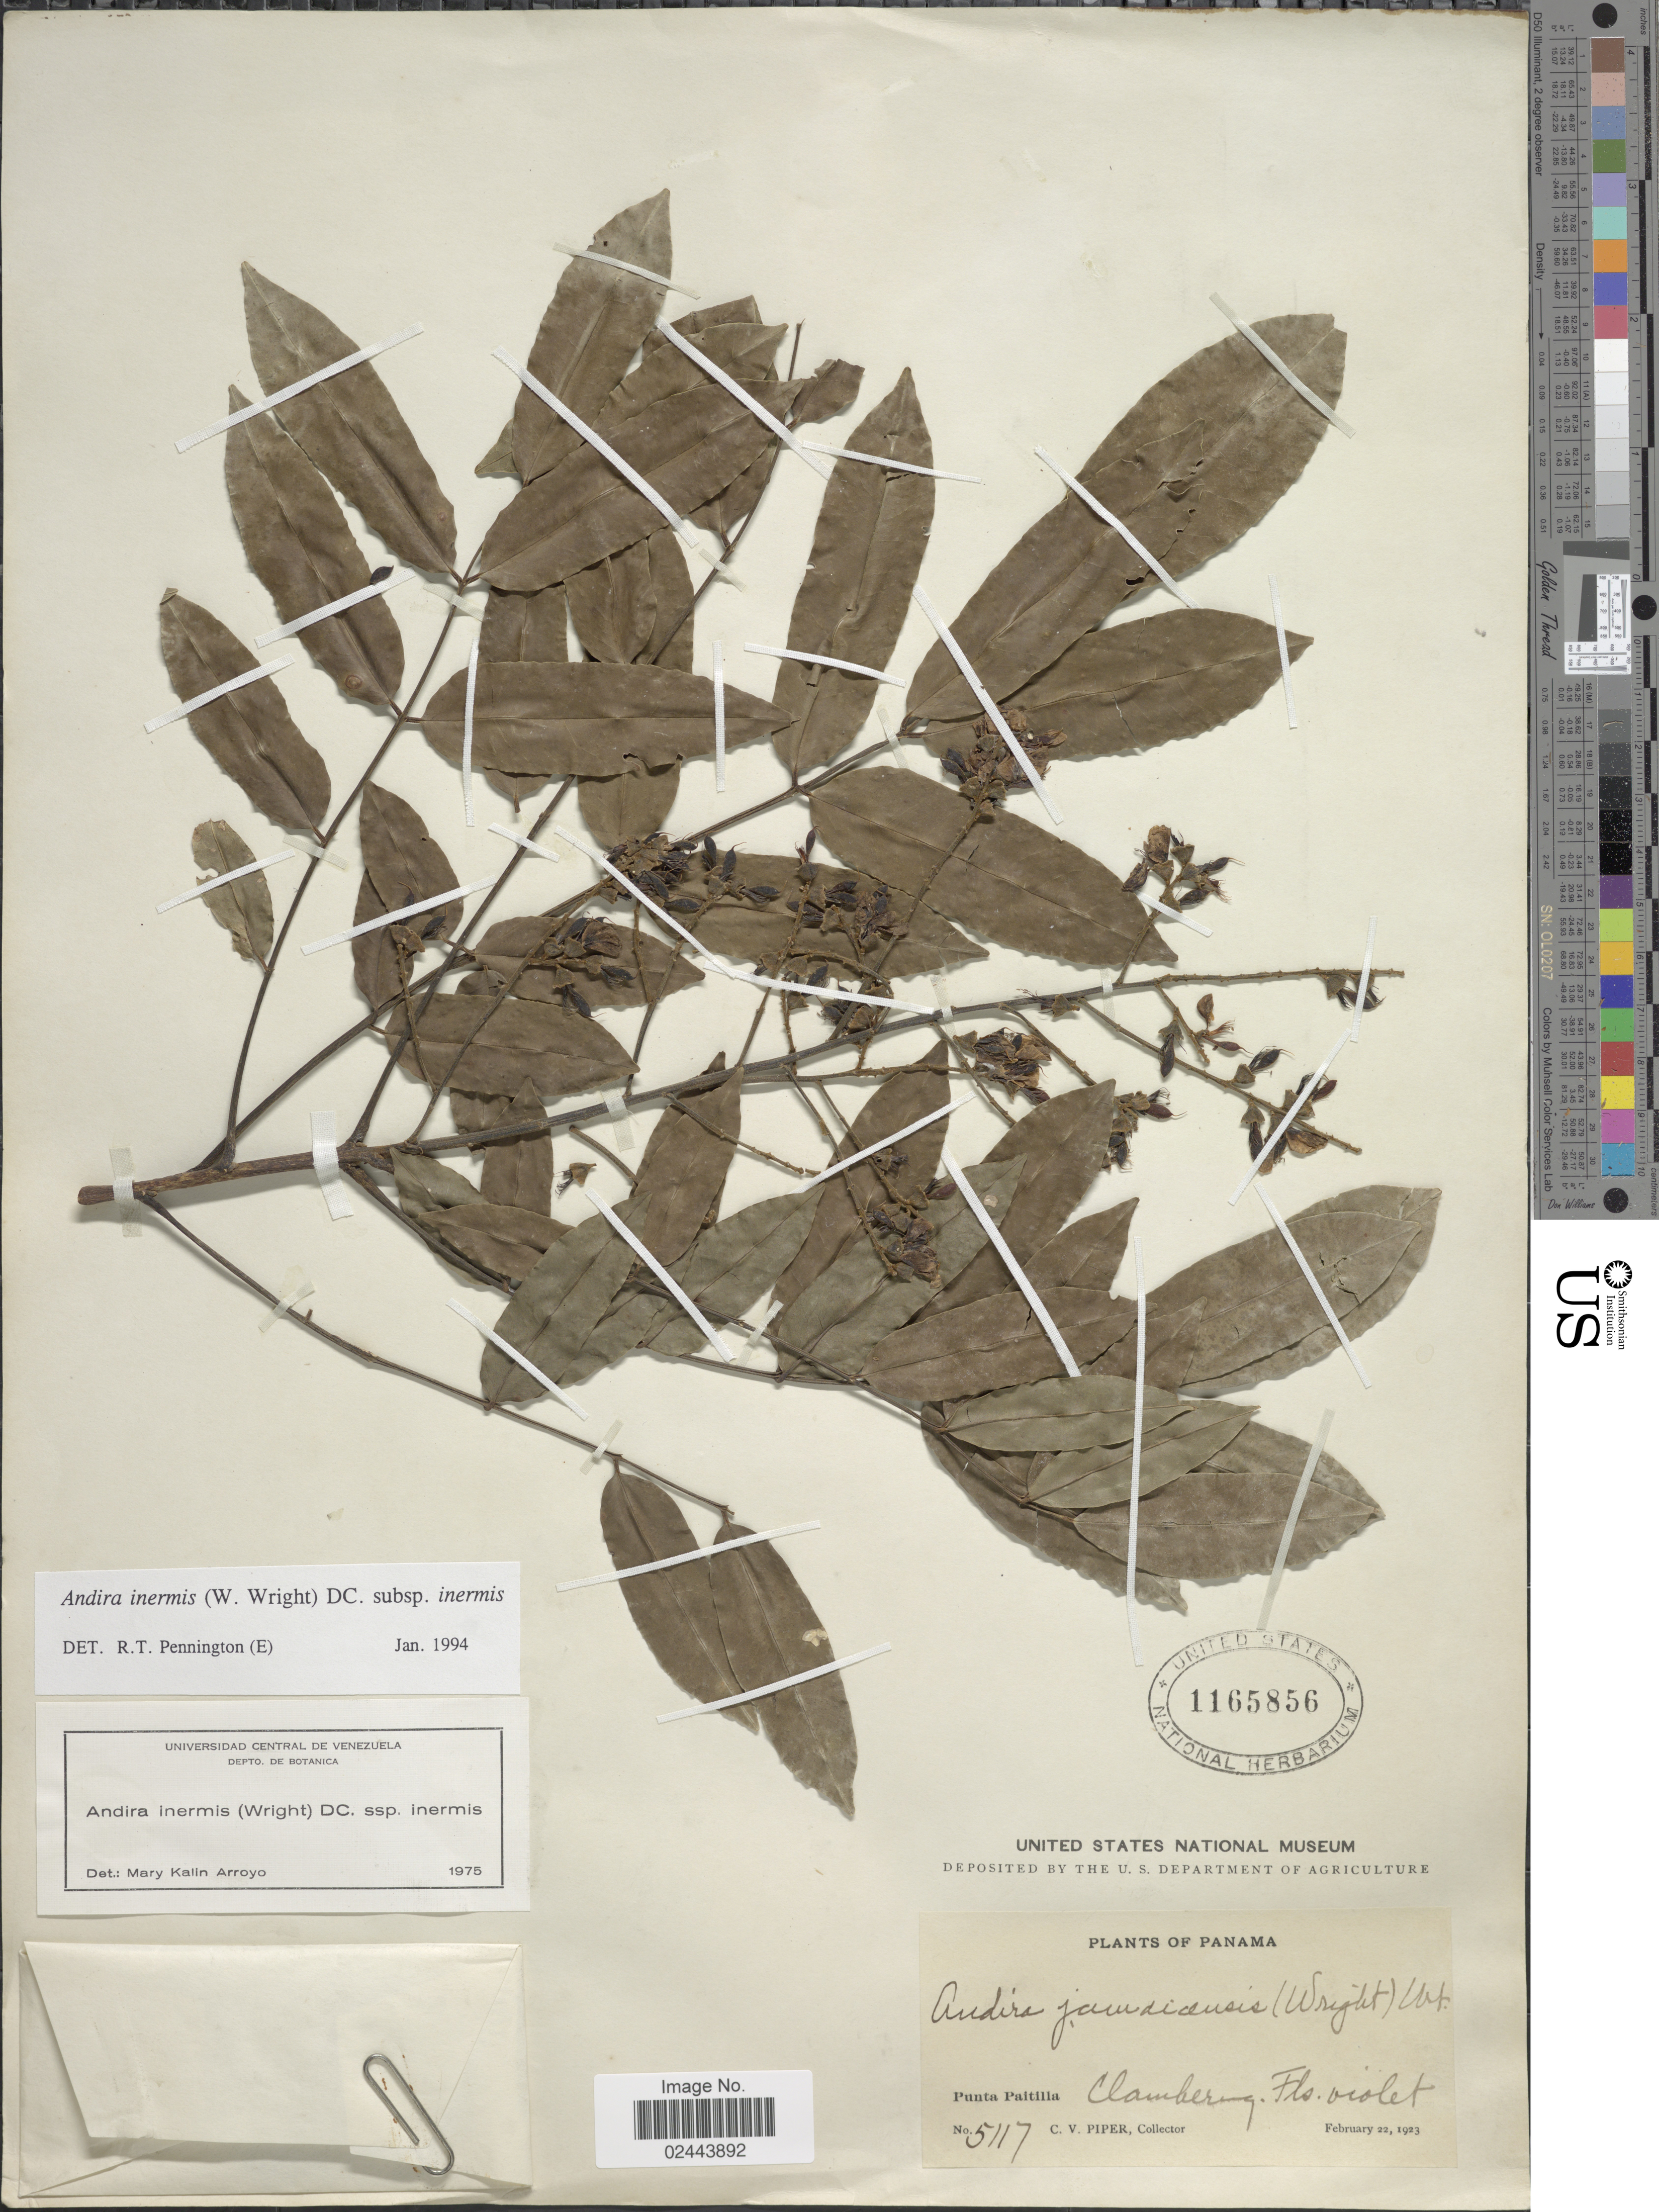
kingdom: Plantae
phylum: Tracheophyta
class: Magnoliopsida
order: Fabales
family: Fabaceae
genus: Andira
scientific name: Andira inermis subsp. inermis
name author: (W. Wright) Kunth ex DC.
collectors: C. V. Piper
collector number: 5117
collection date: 1923-02-22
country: Panama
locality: Punta Paitilla, Clamberry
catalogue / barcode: US 1165856